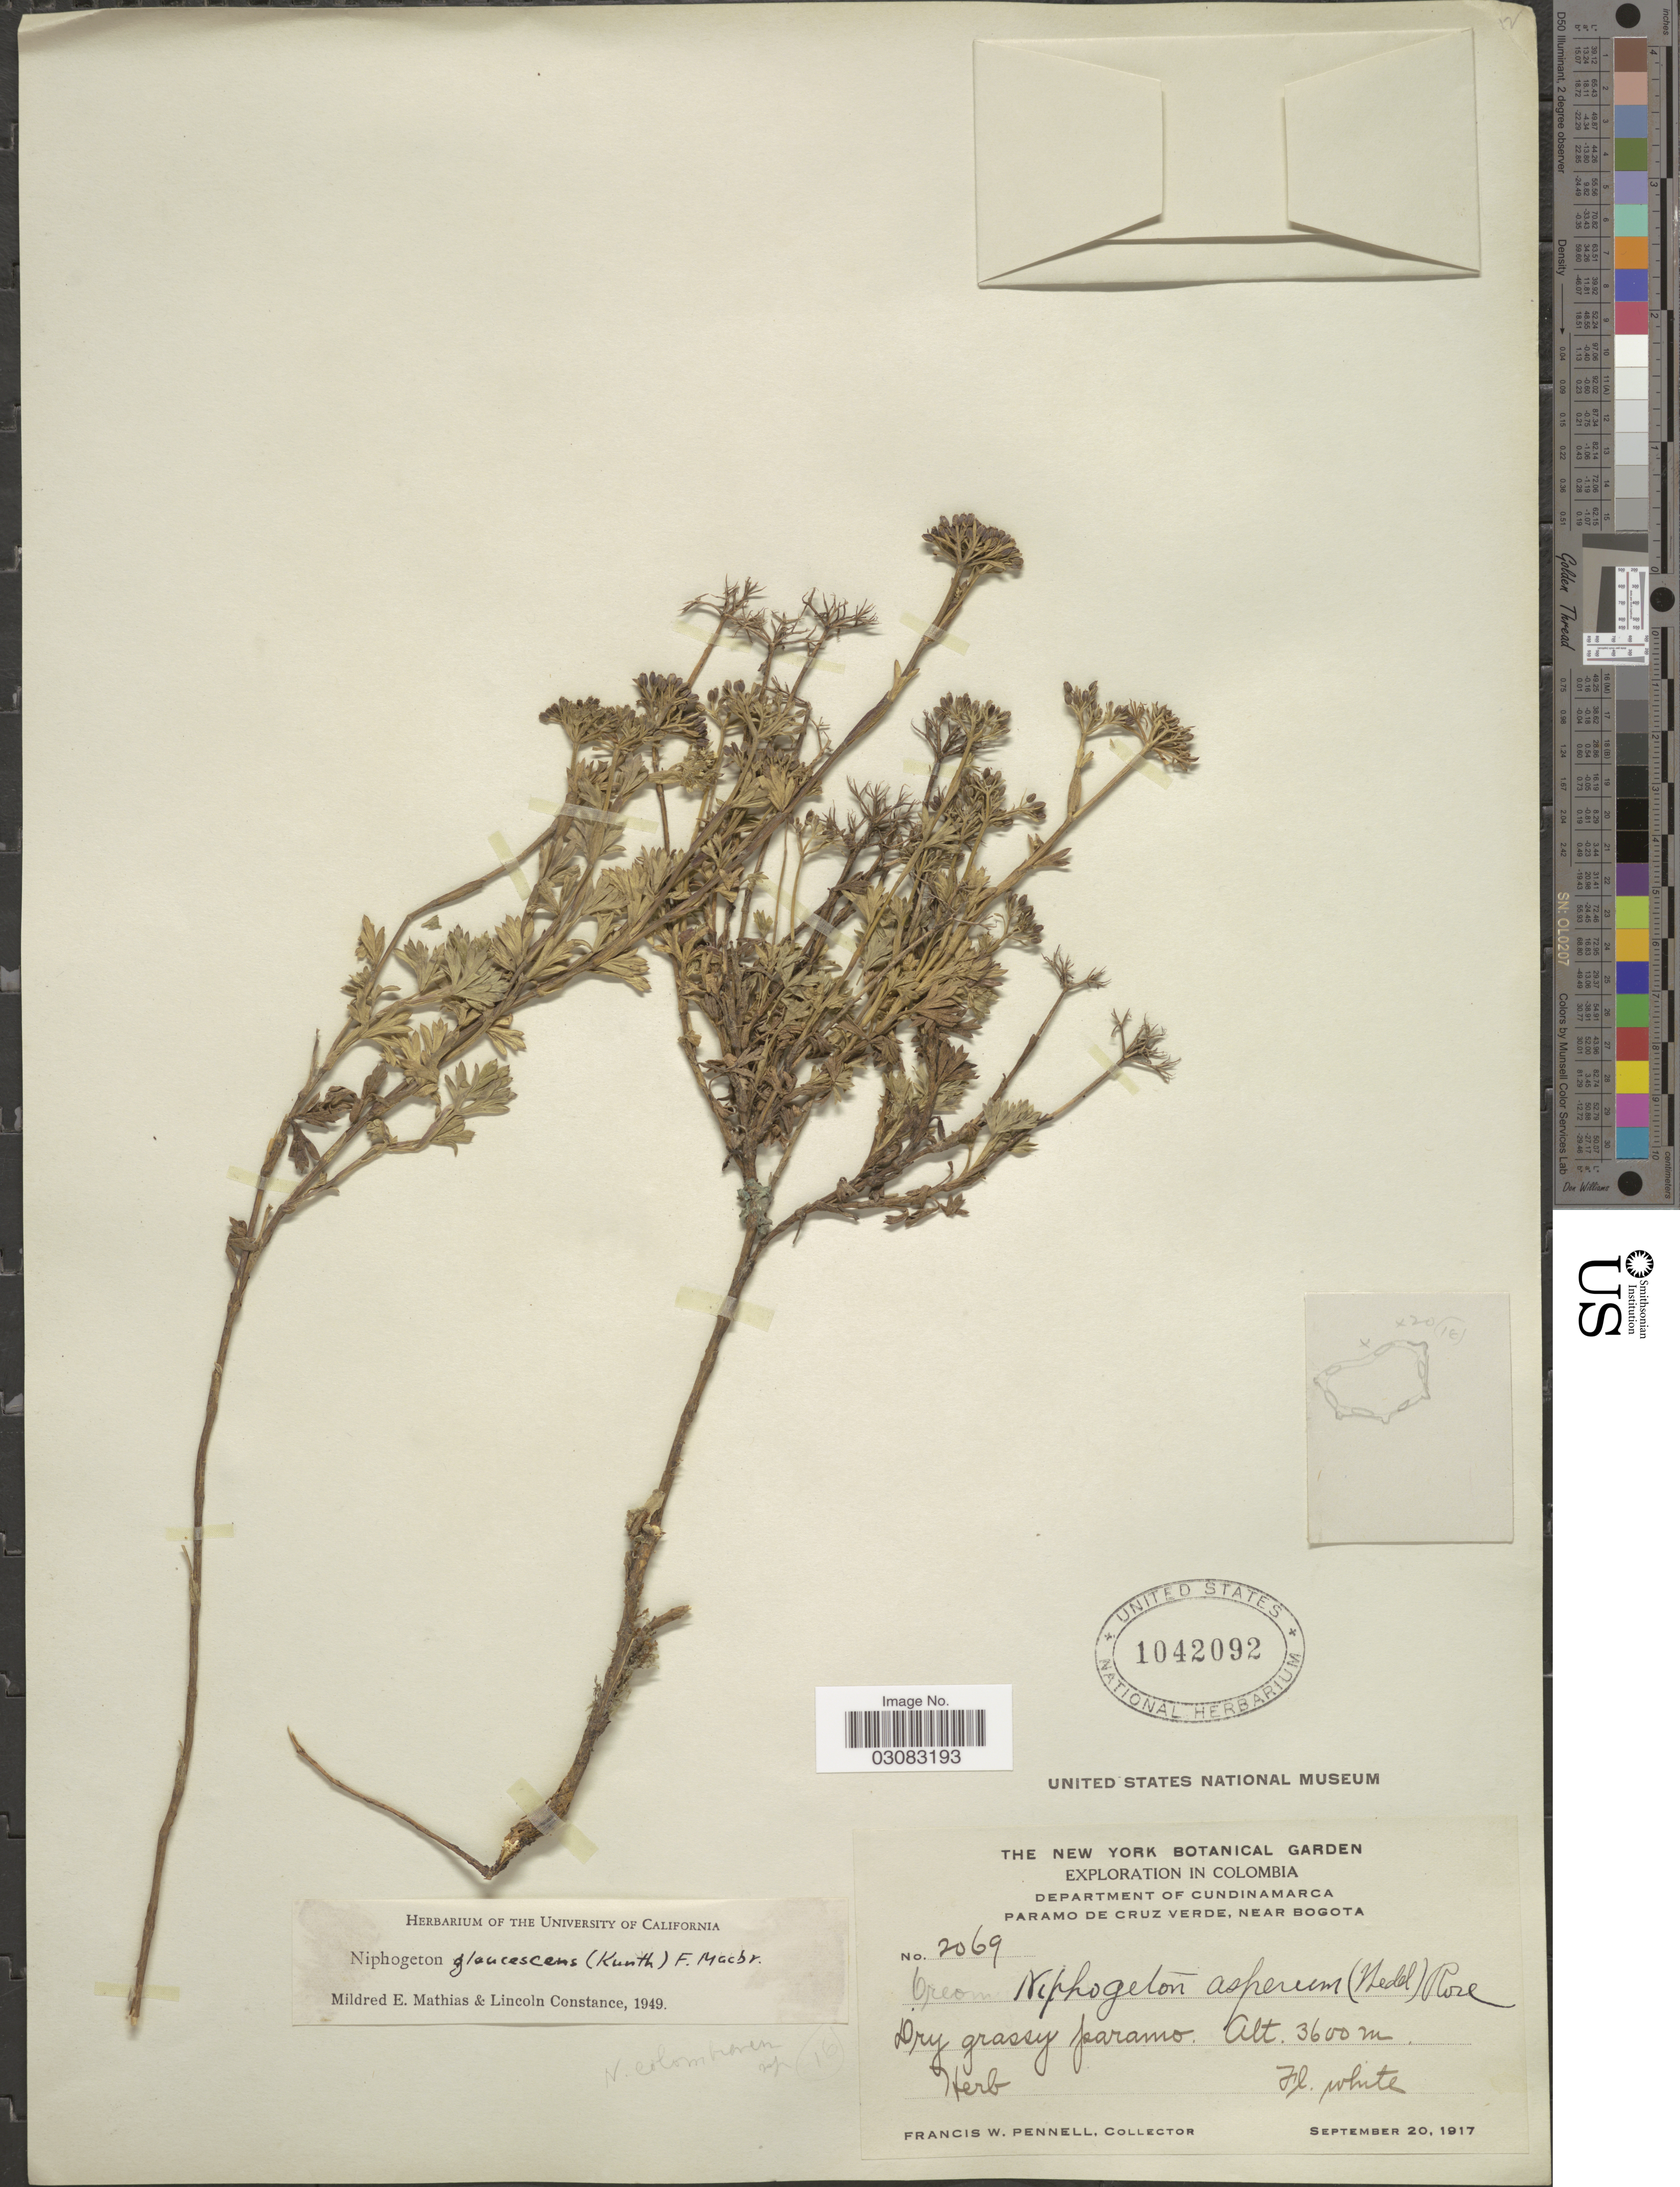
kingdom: Plantae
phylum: Tracheophyta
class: Magnoliopsida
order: Apiales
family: Apiaceae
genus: Niphogeton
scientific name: Niphogeton glaucescens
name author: (Kunth) J.F. Macbr.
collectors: F. W. Pennell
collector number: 2069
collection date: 1917-09-20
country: Colombia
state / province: Cundinamarca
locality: Department of Cundinamarca. Paramo de Cruz Verde, Near Bogota.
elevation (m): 3600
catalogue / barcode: US 1042092